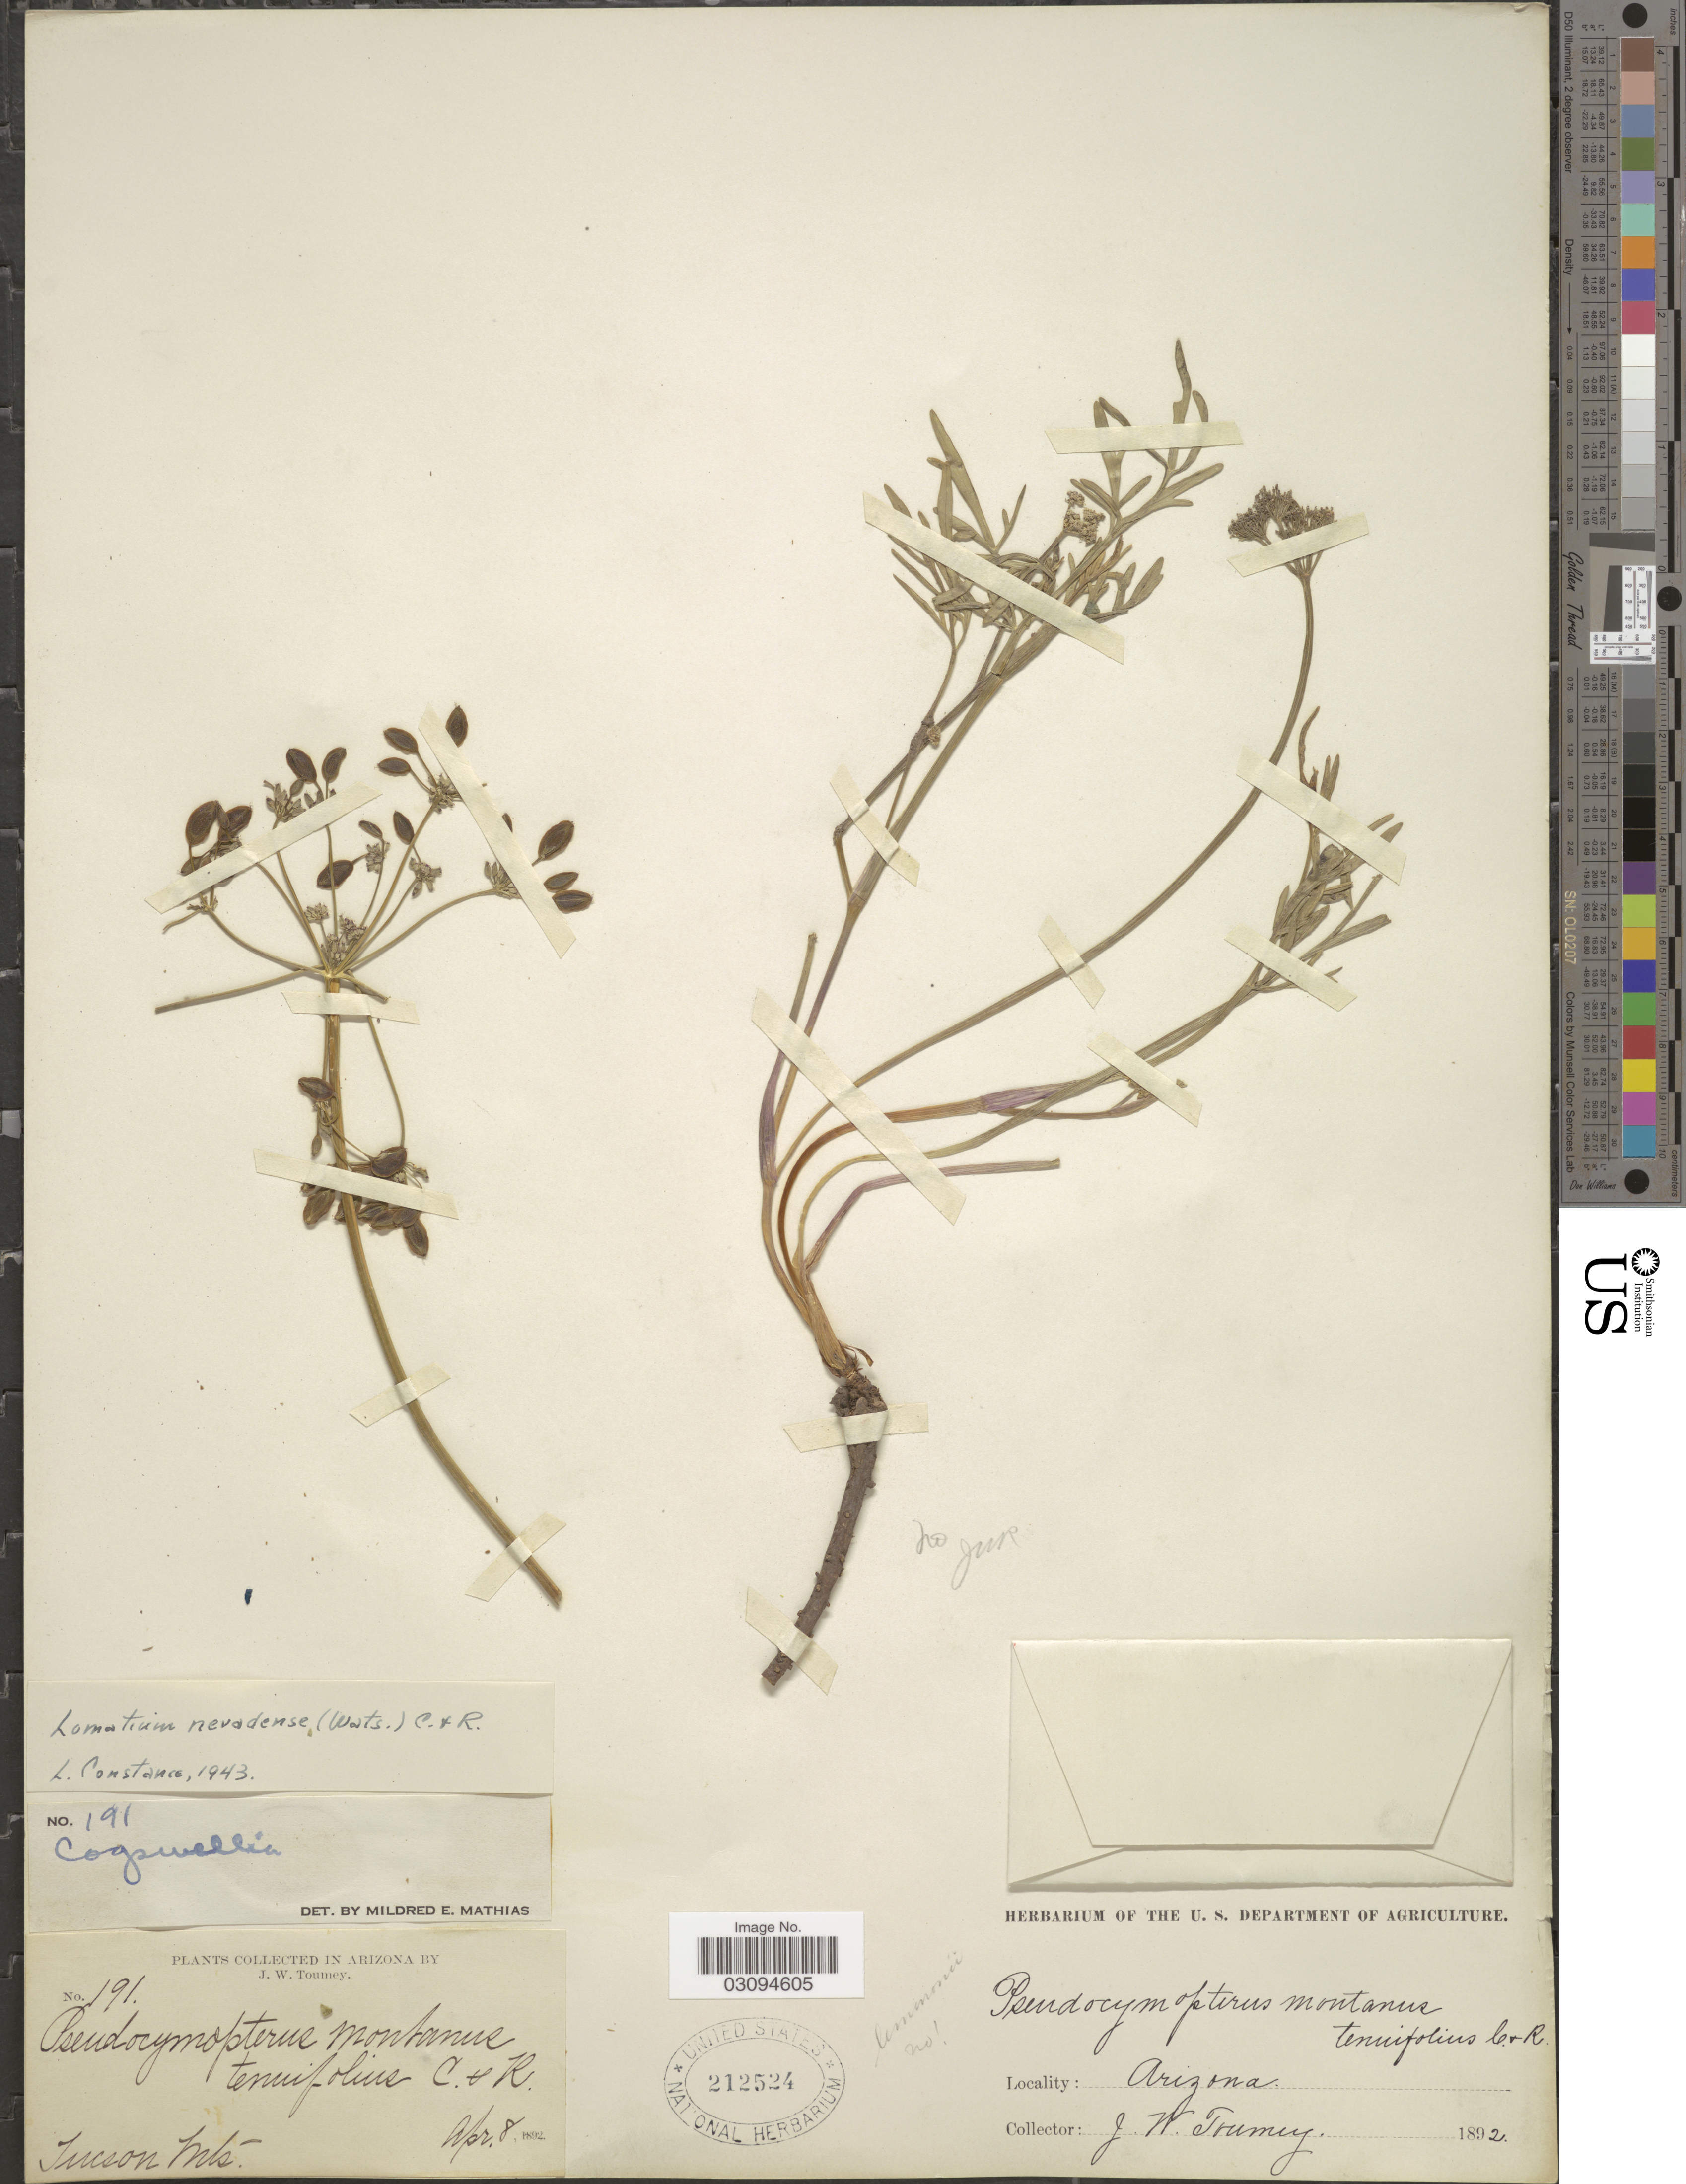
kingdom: Plantae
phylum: Tracheophyta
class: Magnoliopsida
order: Apiales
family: Apiaceae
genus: Lomatium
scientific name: Lomatium nevadense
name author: (S. Watson) J.M. Coult. & Rose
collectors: J. W. Toumey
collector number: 191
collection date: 1892-04-08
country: United States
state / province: Arizona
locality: Tucson Mts.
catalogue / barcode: US 212524